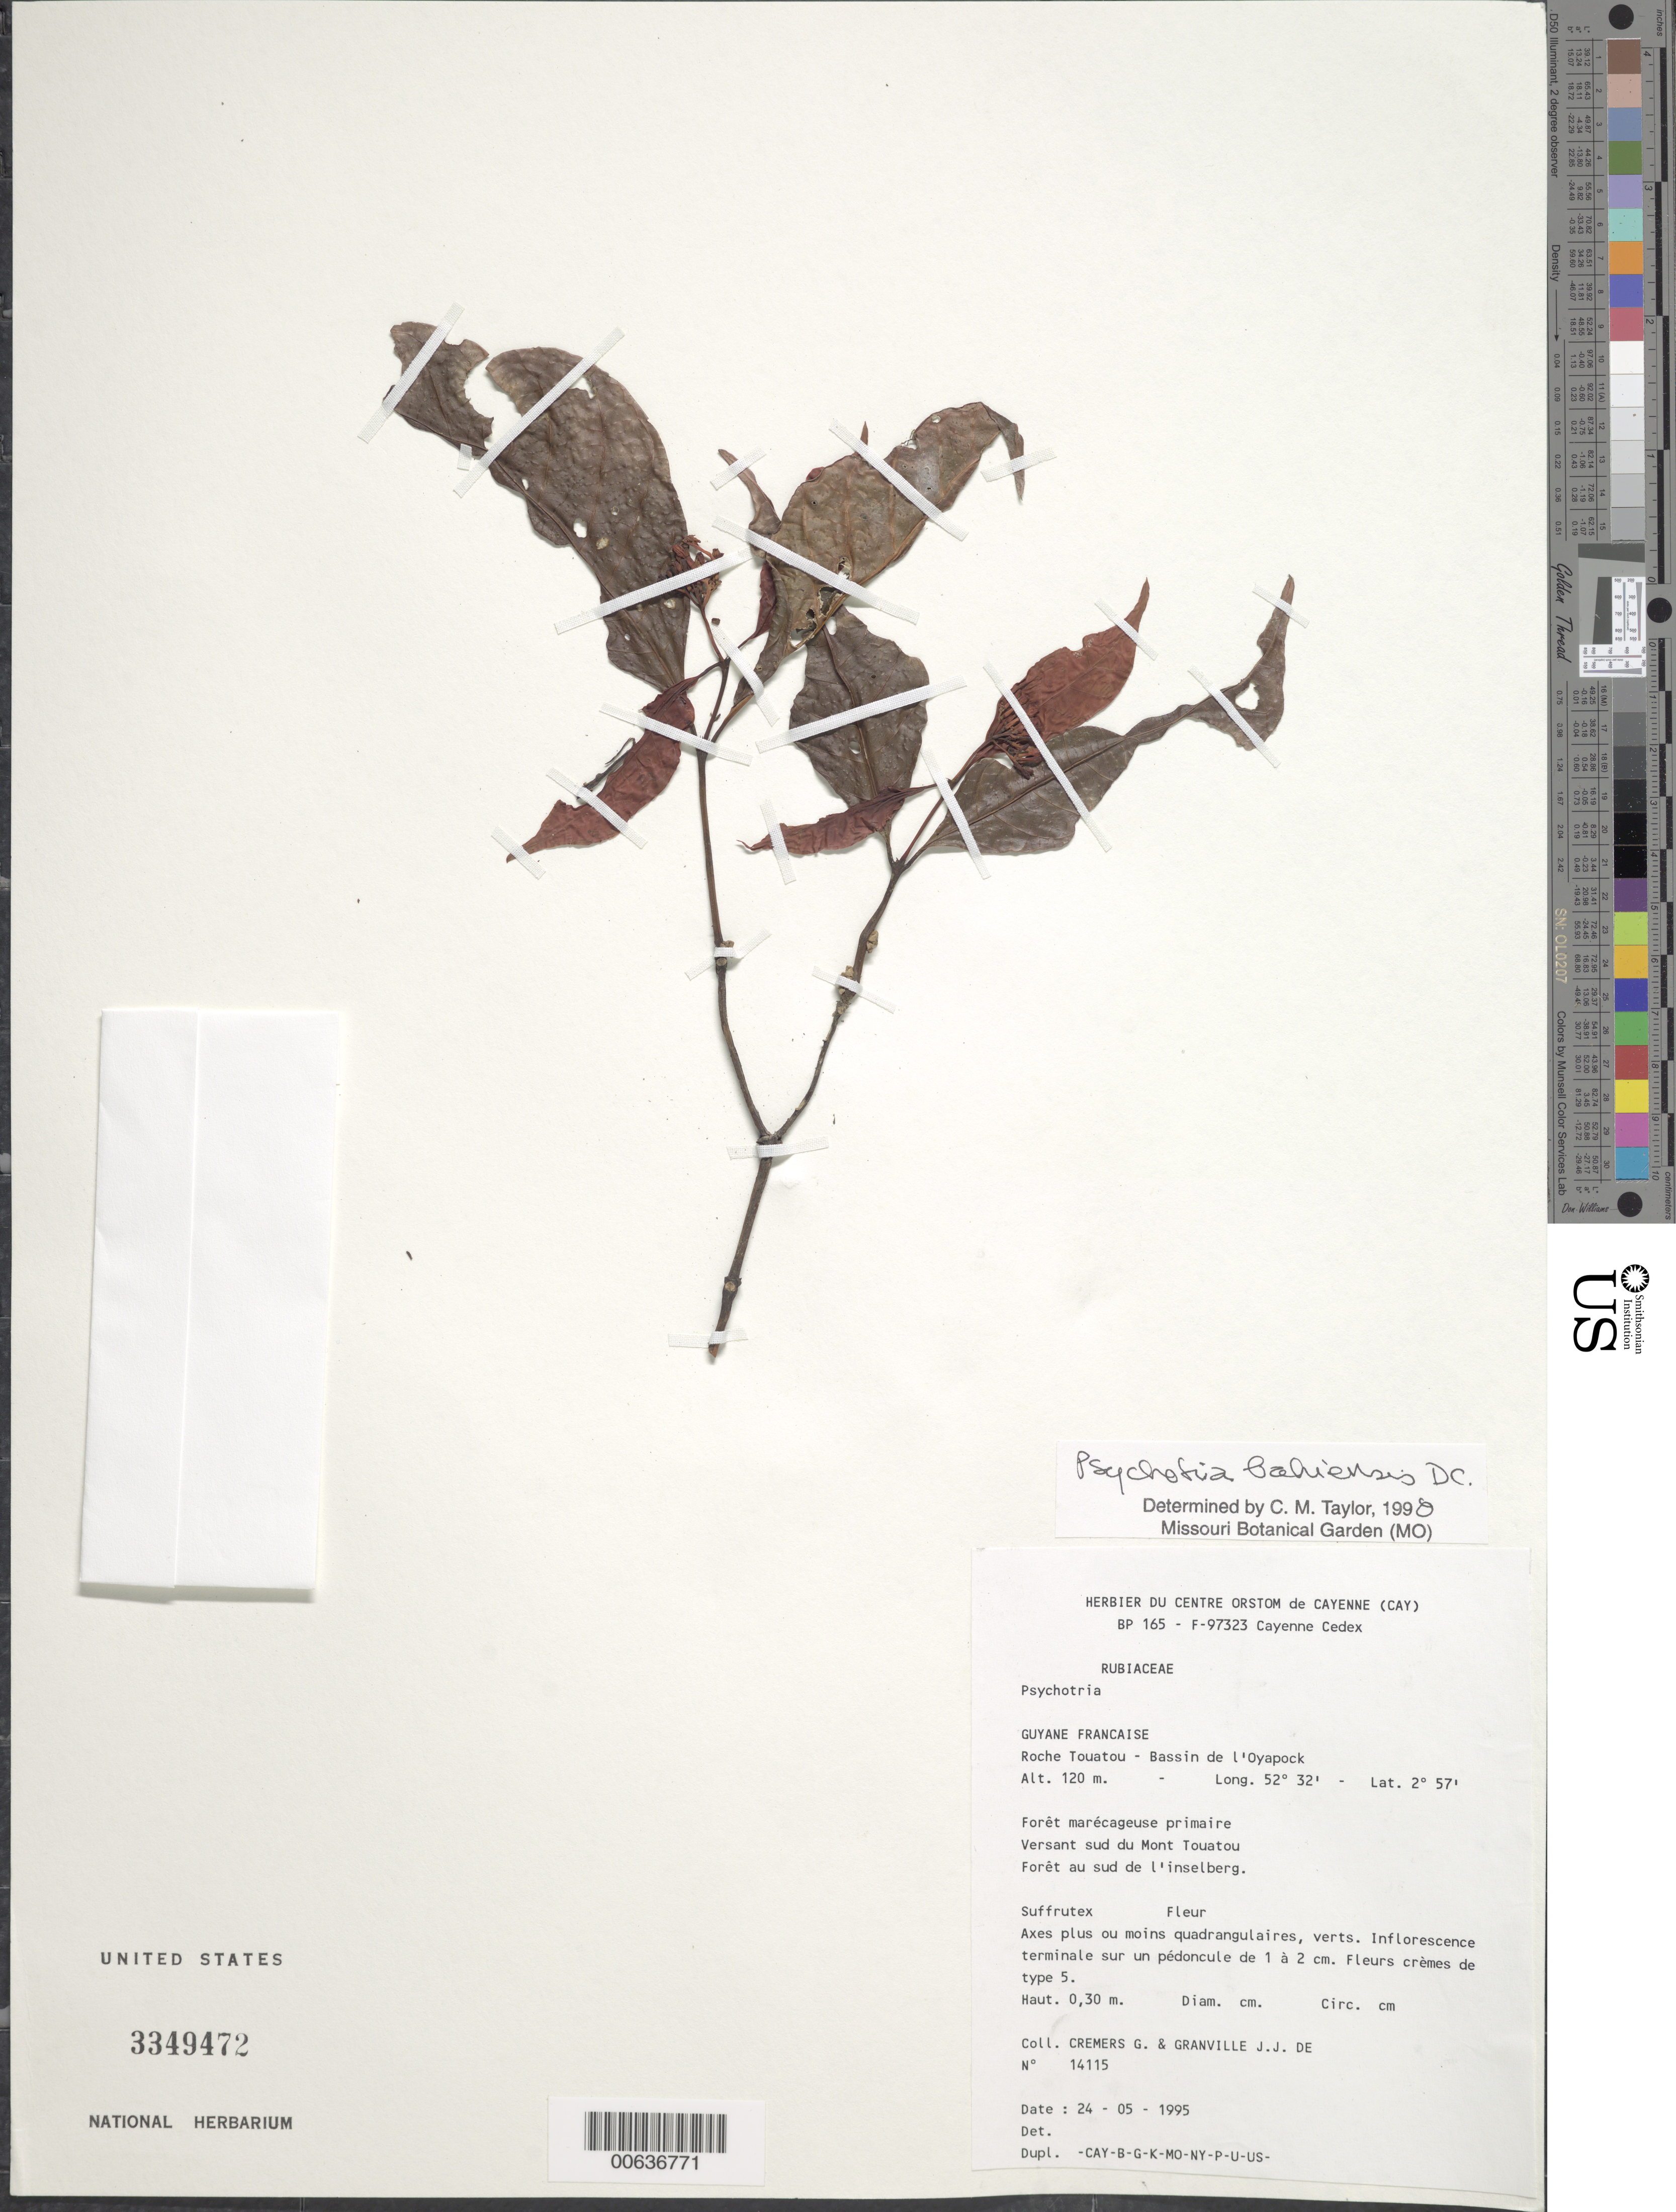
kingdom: Plantae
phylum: Tracheophyta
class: Magnoliopsida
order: Gentianales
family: Rubiaceae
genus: Psychotria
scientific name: Psychotria bahiensis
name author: DC.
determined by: Taylor, Charlotte M.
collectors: G. Cremers & J.-J. de Granville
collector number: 14115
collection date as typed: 24-May-95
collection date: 1995-05-24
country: French Guiana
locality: Roche Touatou, Bassin de l'Oyapock, versant sud du Mont Touatou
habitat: Foret marecaguese primaire. Froet au sud de l'inselberg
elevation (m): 120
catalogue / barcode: US 3349472